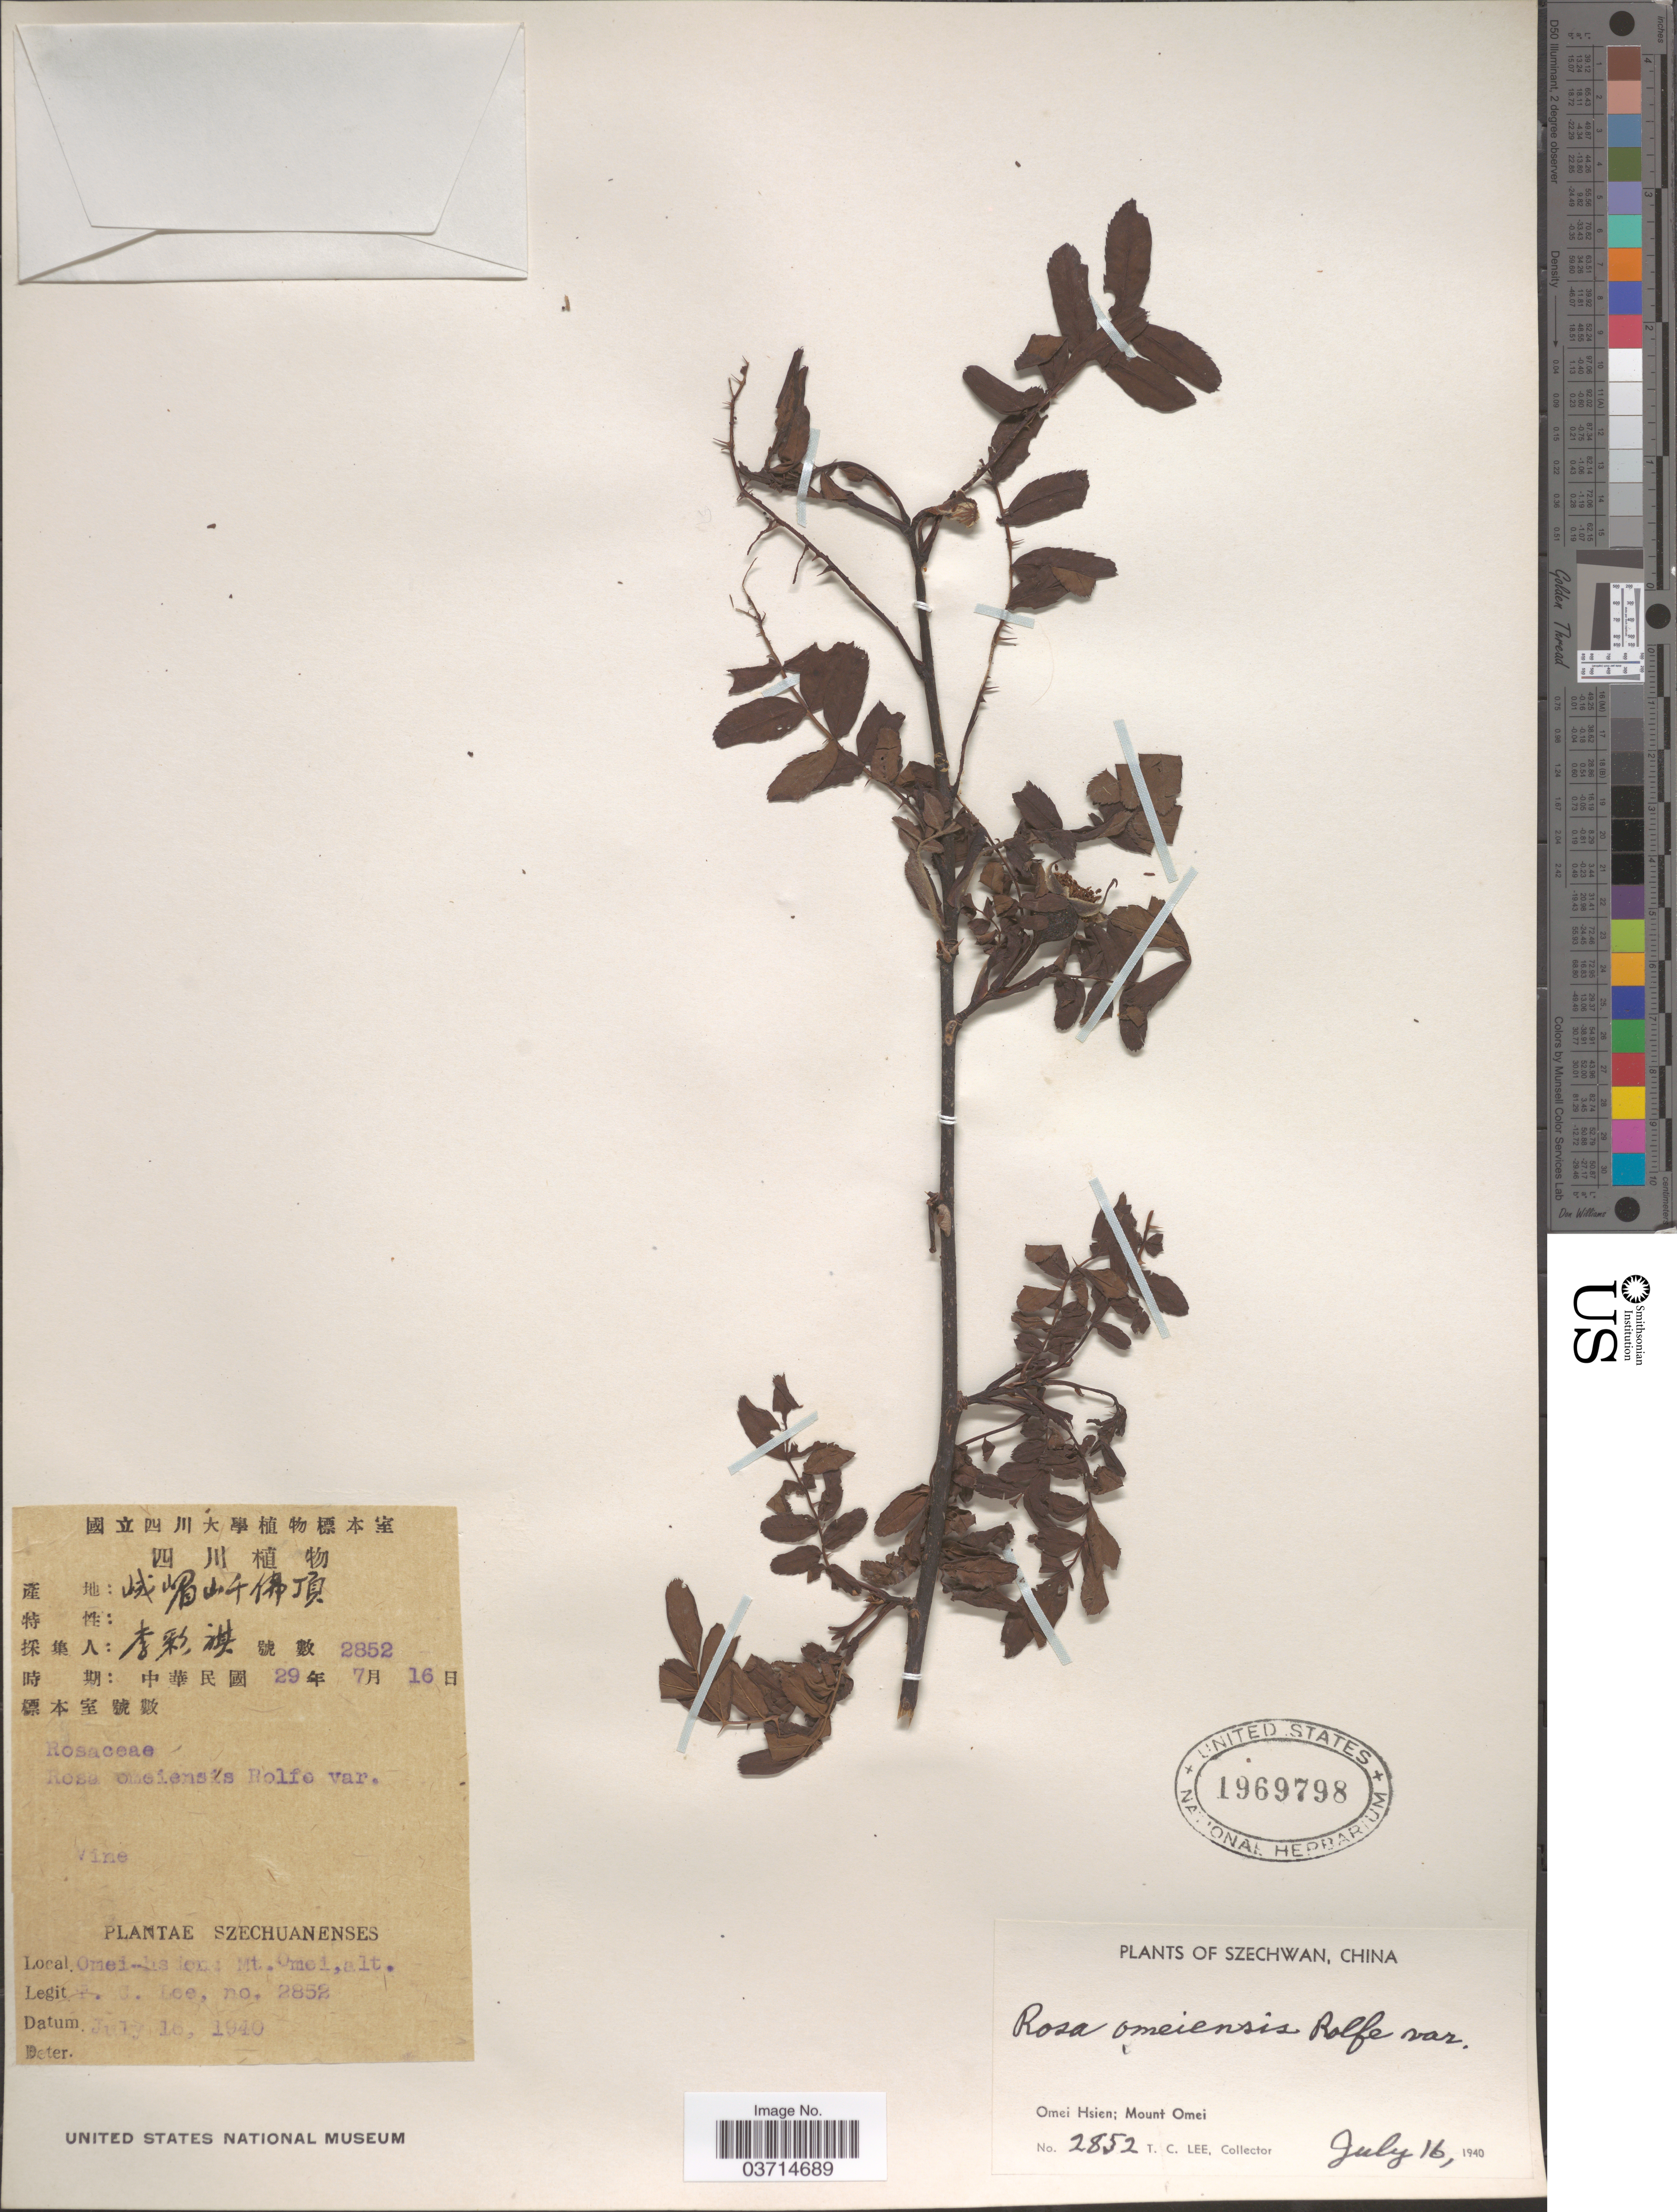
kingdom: Plantae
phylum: Tracheophyta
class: Magnoliopsida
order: Rosales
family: Rosaceae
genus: Rosa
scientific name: Rosa omeiensis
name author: Rolfe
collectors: T. Lee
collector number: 2852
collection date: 1940-07-16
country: China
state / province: Sichuan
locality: Szechwan. Omei Hsien; Mount Omei.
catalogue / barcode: US 1969798